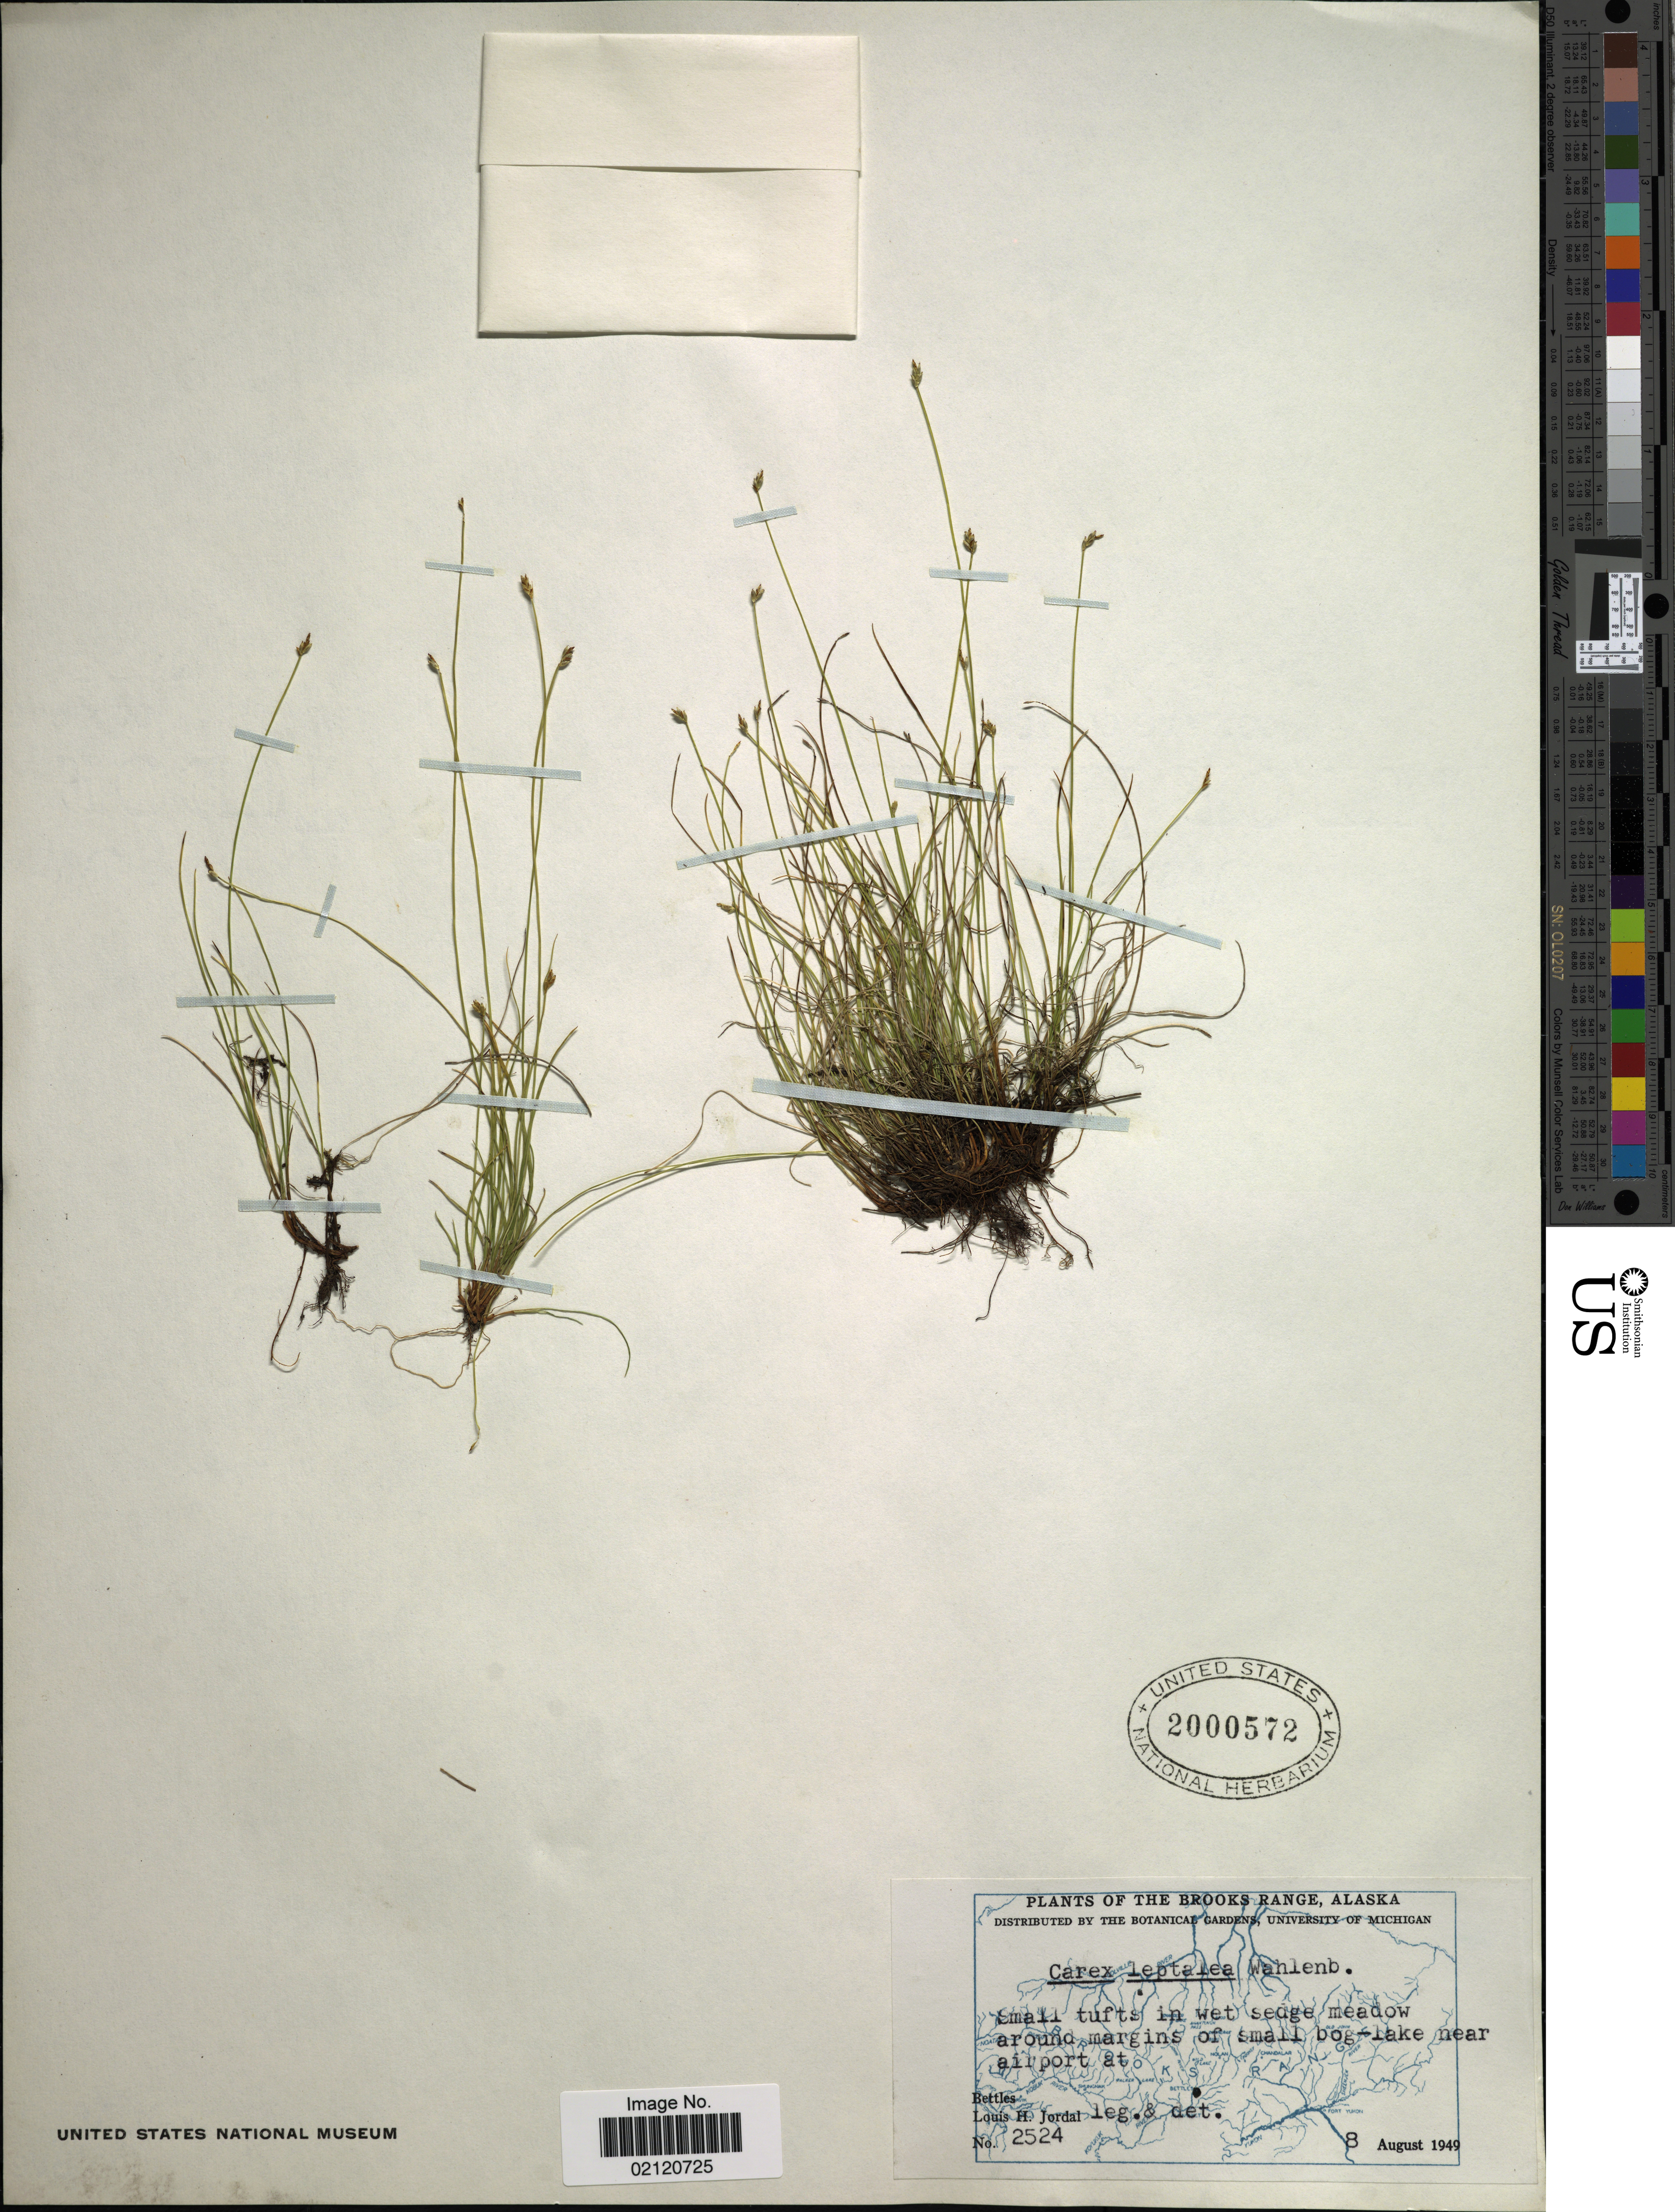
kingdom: Plantae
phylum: Tracheophyta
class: Liliopsida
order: Poales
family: Cyperaceae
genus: Carex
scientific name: Carex leptalea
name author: Wahlenb.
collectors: L. Jordal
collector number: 2524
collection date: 1949-08-08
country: United States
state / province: Alaska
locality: The Brooks Range, small tufts in wet sedge meadow around margins of small bog lake near airport at Bettles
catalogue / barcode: US 2000572